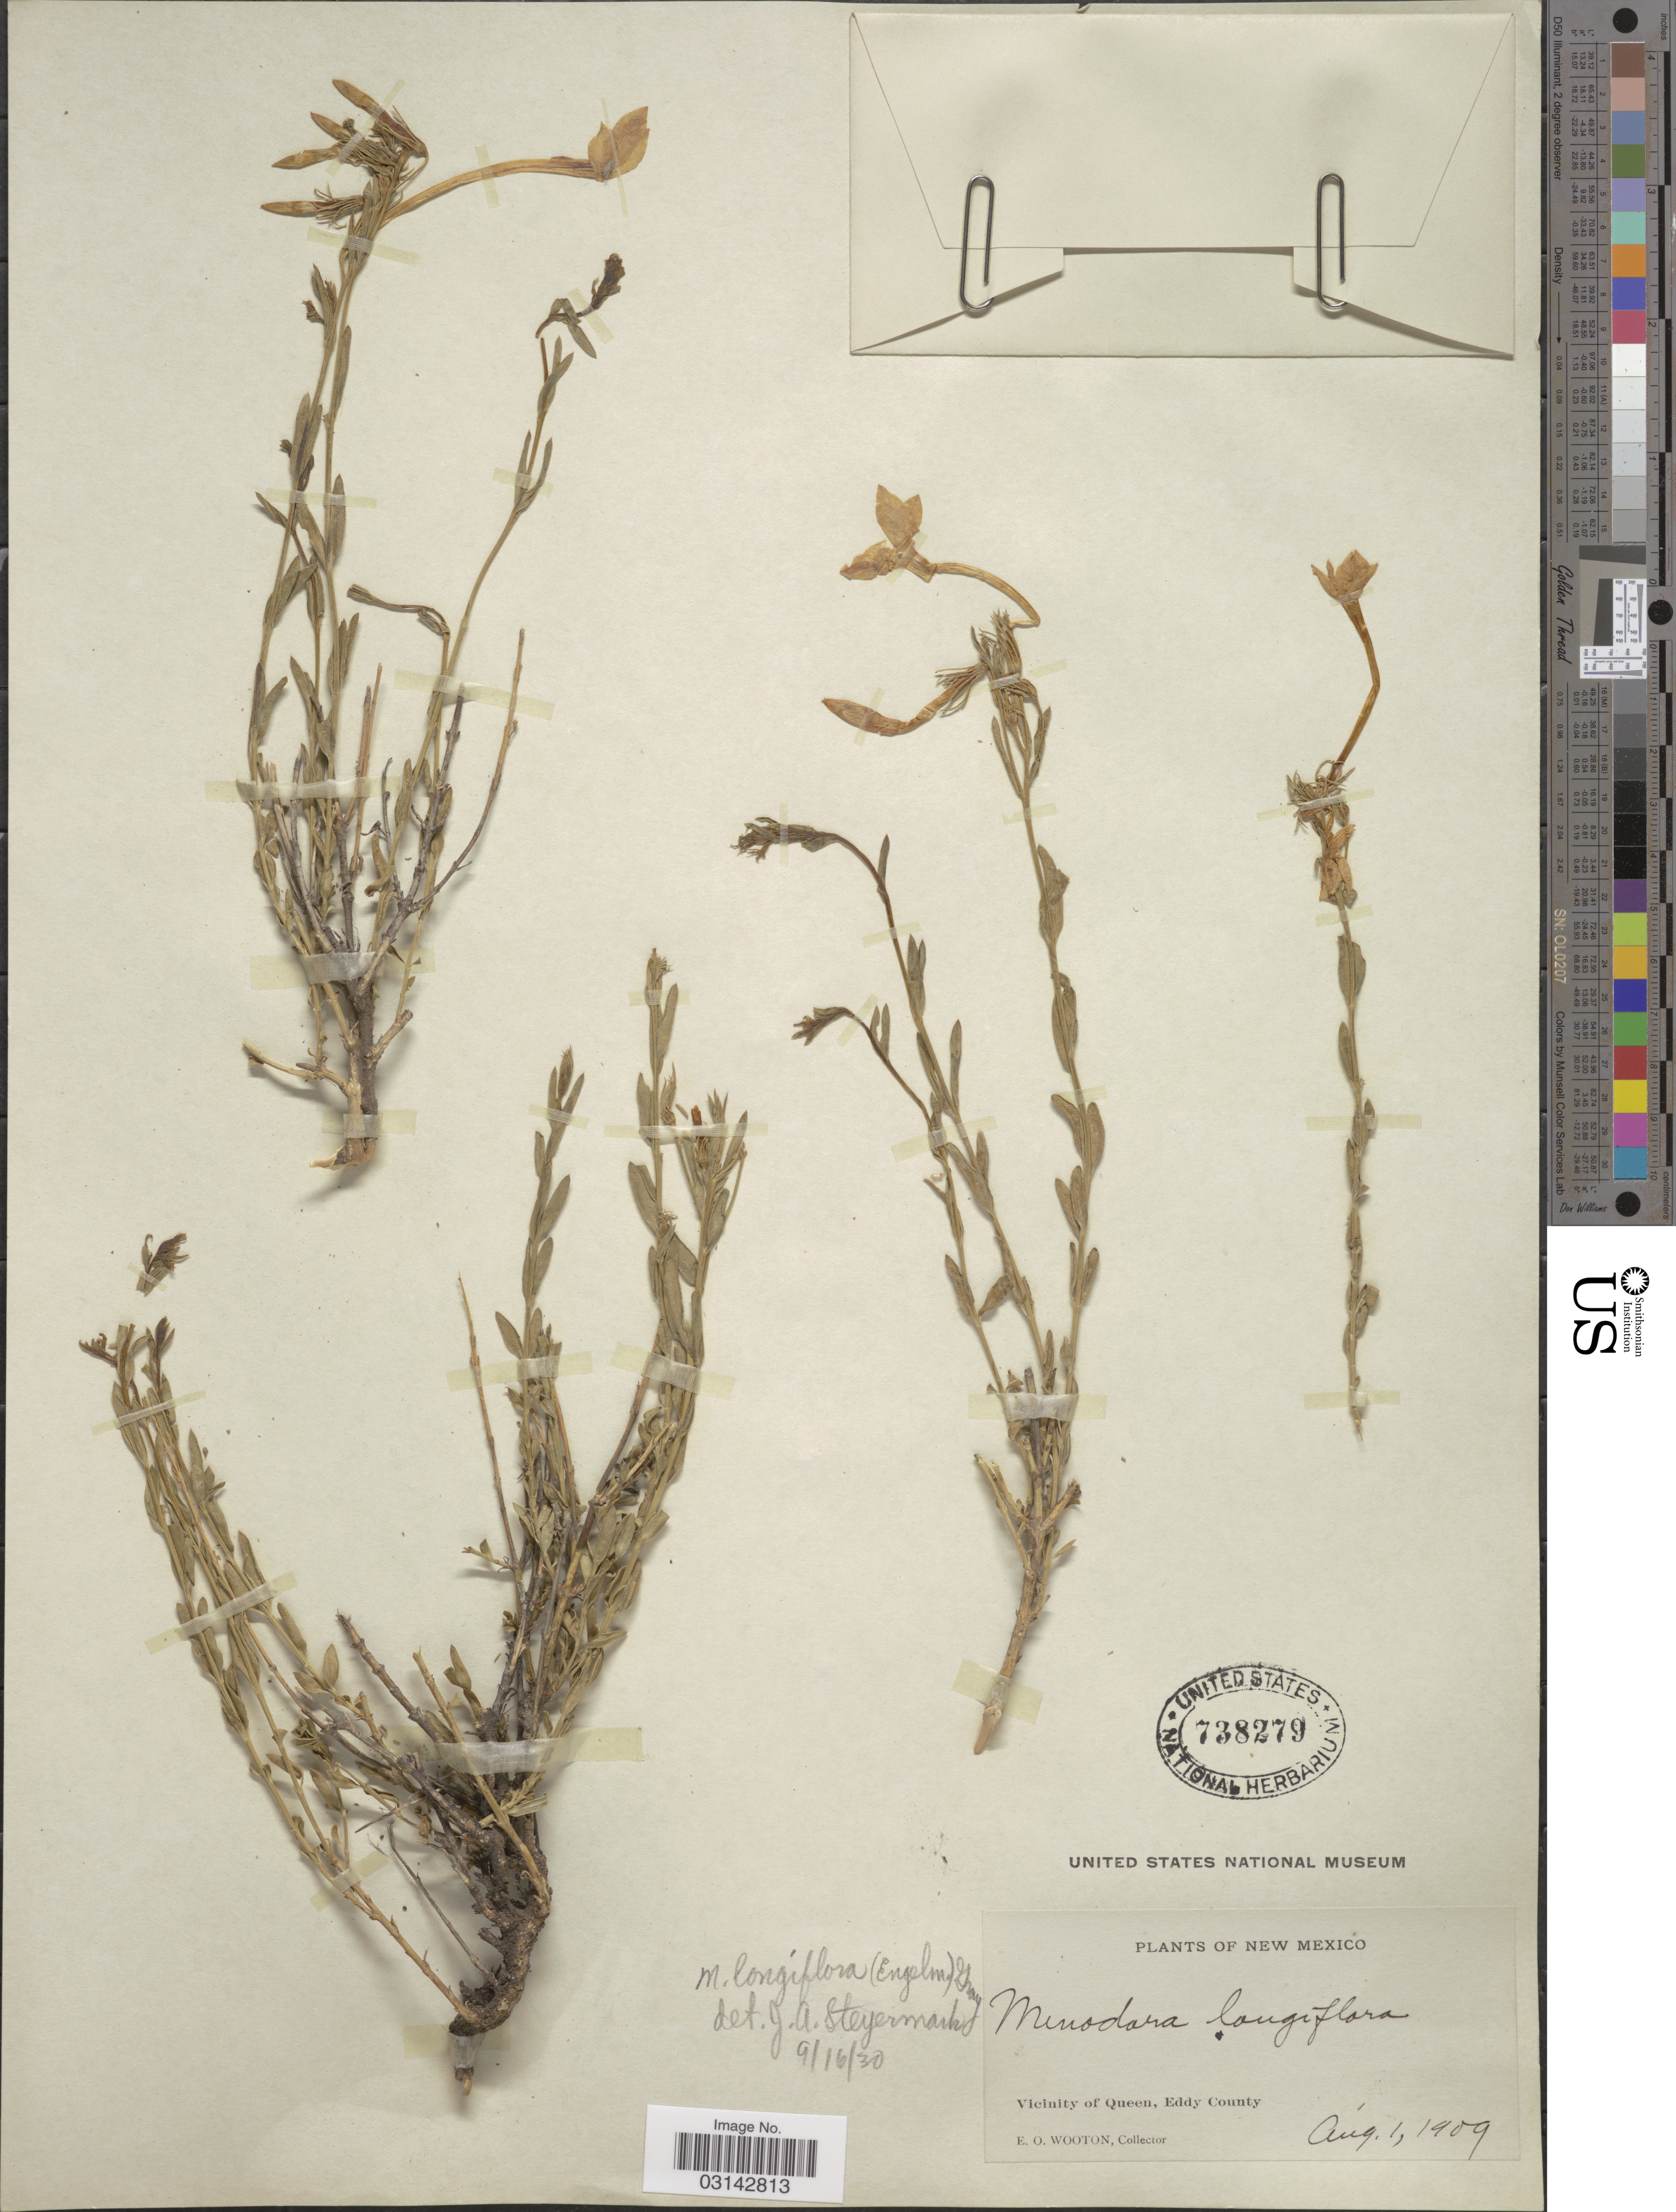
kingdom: Plantae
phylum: Tracheophyta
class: Magnoliopsida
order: Lamiales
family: Oleaceae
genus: Menodora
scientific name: Menodora longiflora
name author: A. Gray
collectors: E. O. Wooton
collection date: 1909-08-01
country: United States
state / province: New Mexico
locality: Vicinity of Queen, Eddy County.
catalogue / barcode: US 738279